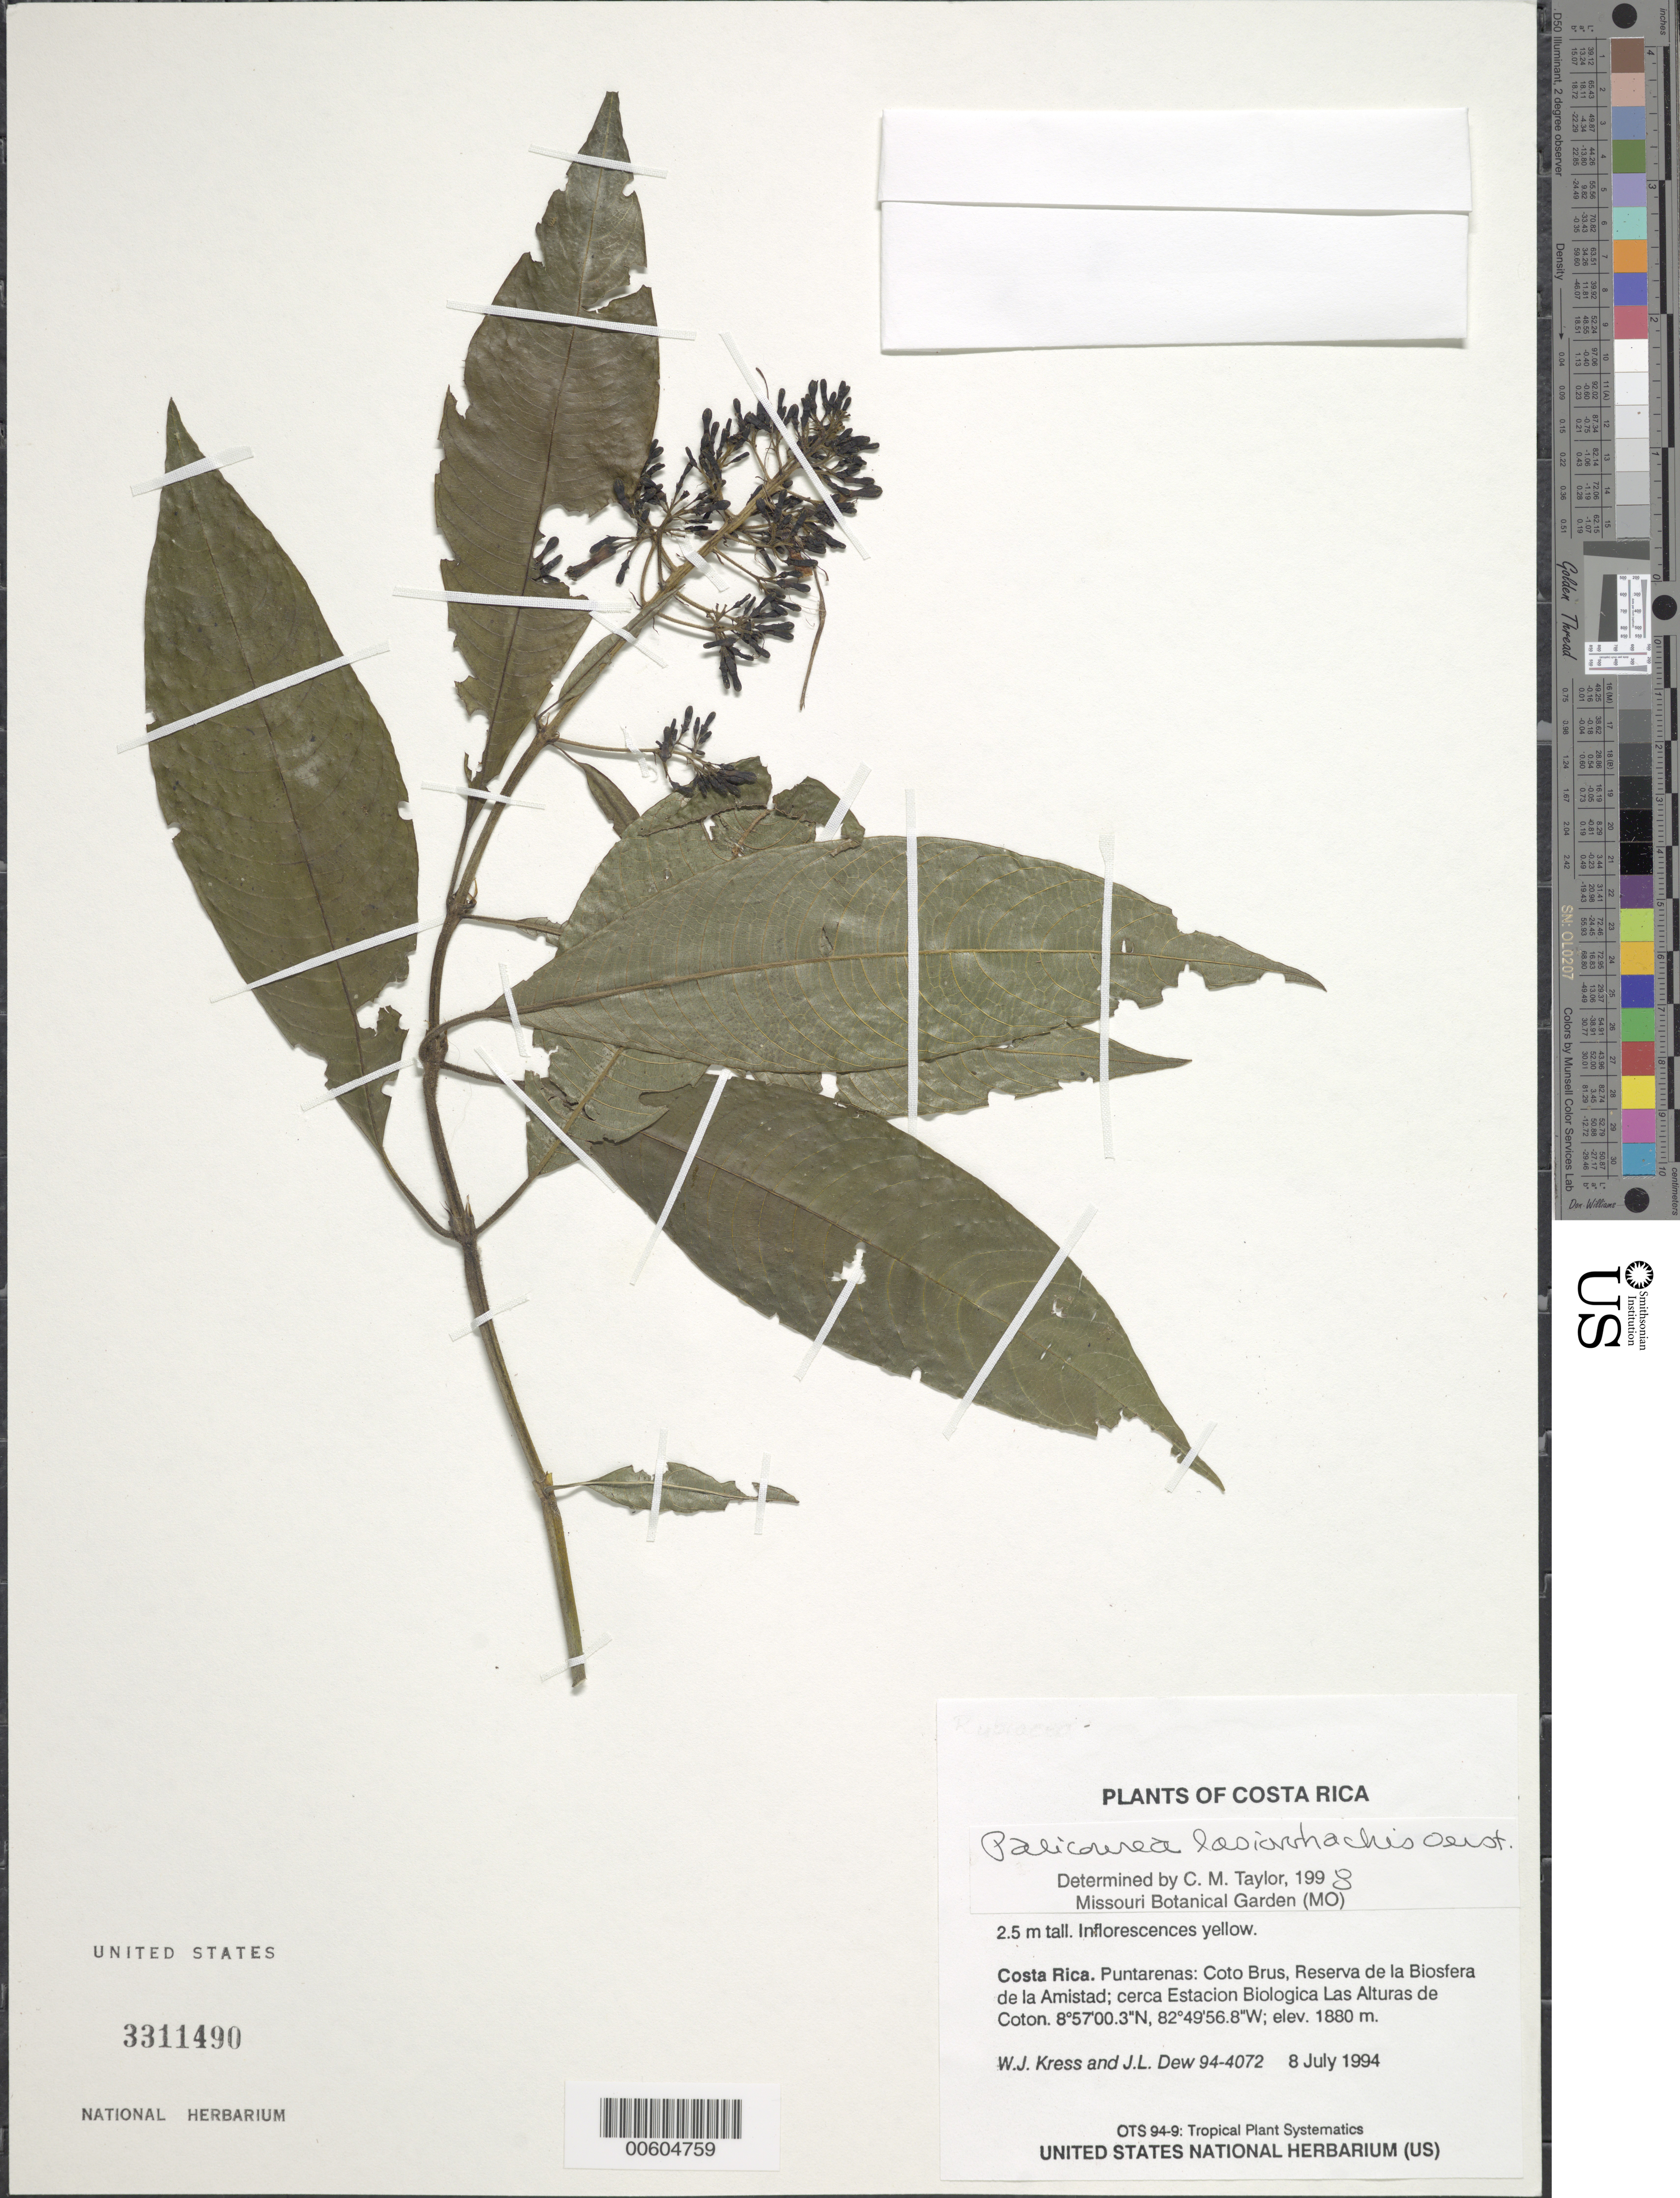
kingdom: Plantae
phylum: Tracheophyta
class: Magnoliopsida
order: Gentianales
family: Rubiaceae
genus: Palicourea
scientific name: Palicourea lasiorrhachis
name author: Oerst.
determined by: Taylor, Charlotte M.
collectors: W. J. Kress & J. L. Dew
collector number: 94-4072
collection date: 1994-07-08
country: Costa Rica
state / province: Puntarenas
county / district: Coto Brus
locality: Reserva de la Biosfera de la Amistad; cerca Estacion Biologica Las Alturas de Coton.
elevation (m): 1880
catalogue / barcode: US 3311490